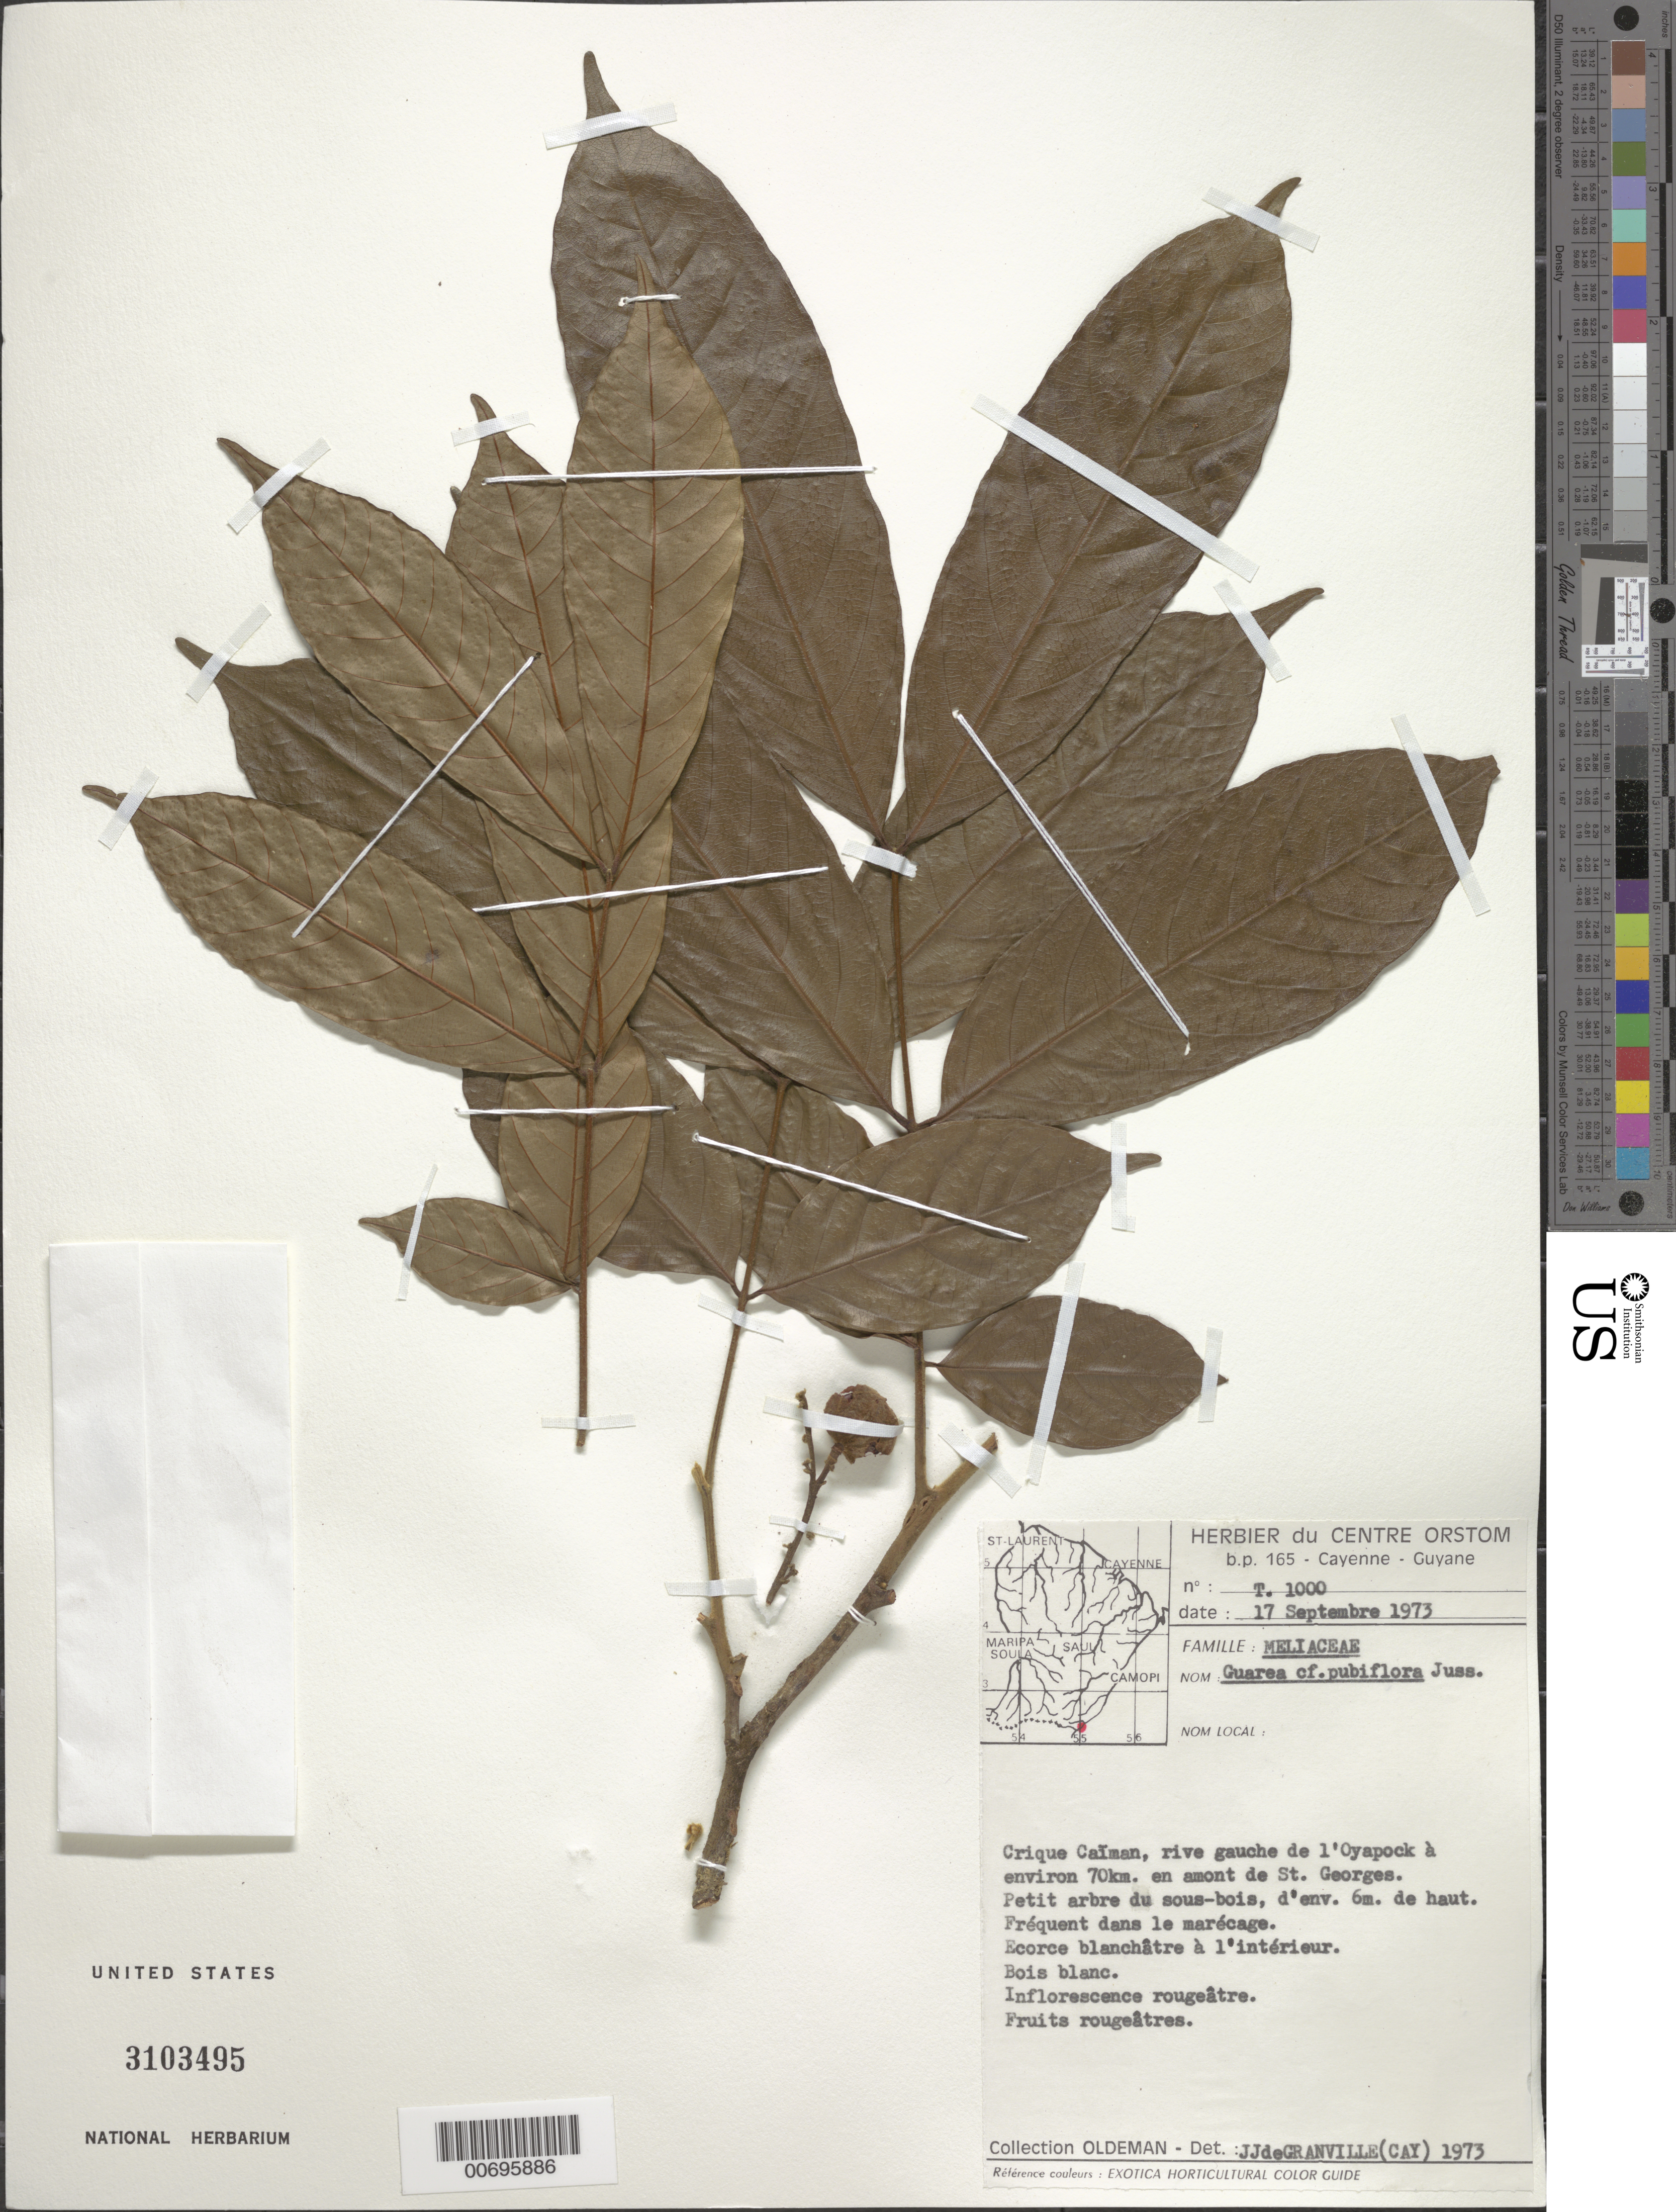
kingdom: Plantae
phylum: Tracheophyta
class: Magnoliopsida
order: Sapindales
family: Meliaceae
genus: Guarea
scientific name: Guarea pubiflora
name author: A. Juss.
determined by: Granville, J. J. de, (CAY), Institut de Recherche pour le Developpement (IRD) (FRENCH GUIANA)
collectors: R. Oldeman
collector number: T 1000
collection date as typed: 17-Sep-73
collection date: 1973-09-17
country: French Guiana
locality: Crique Caïman, rive gauche de l'Oyapock, 70 km de St. Georges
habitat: Marshes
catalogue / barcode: US 3103495